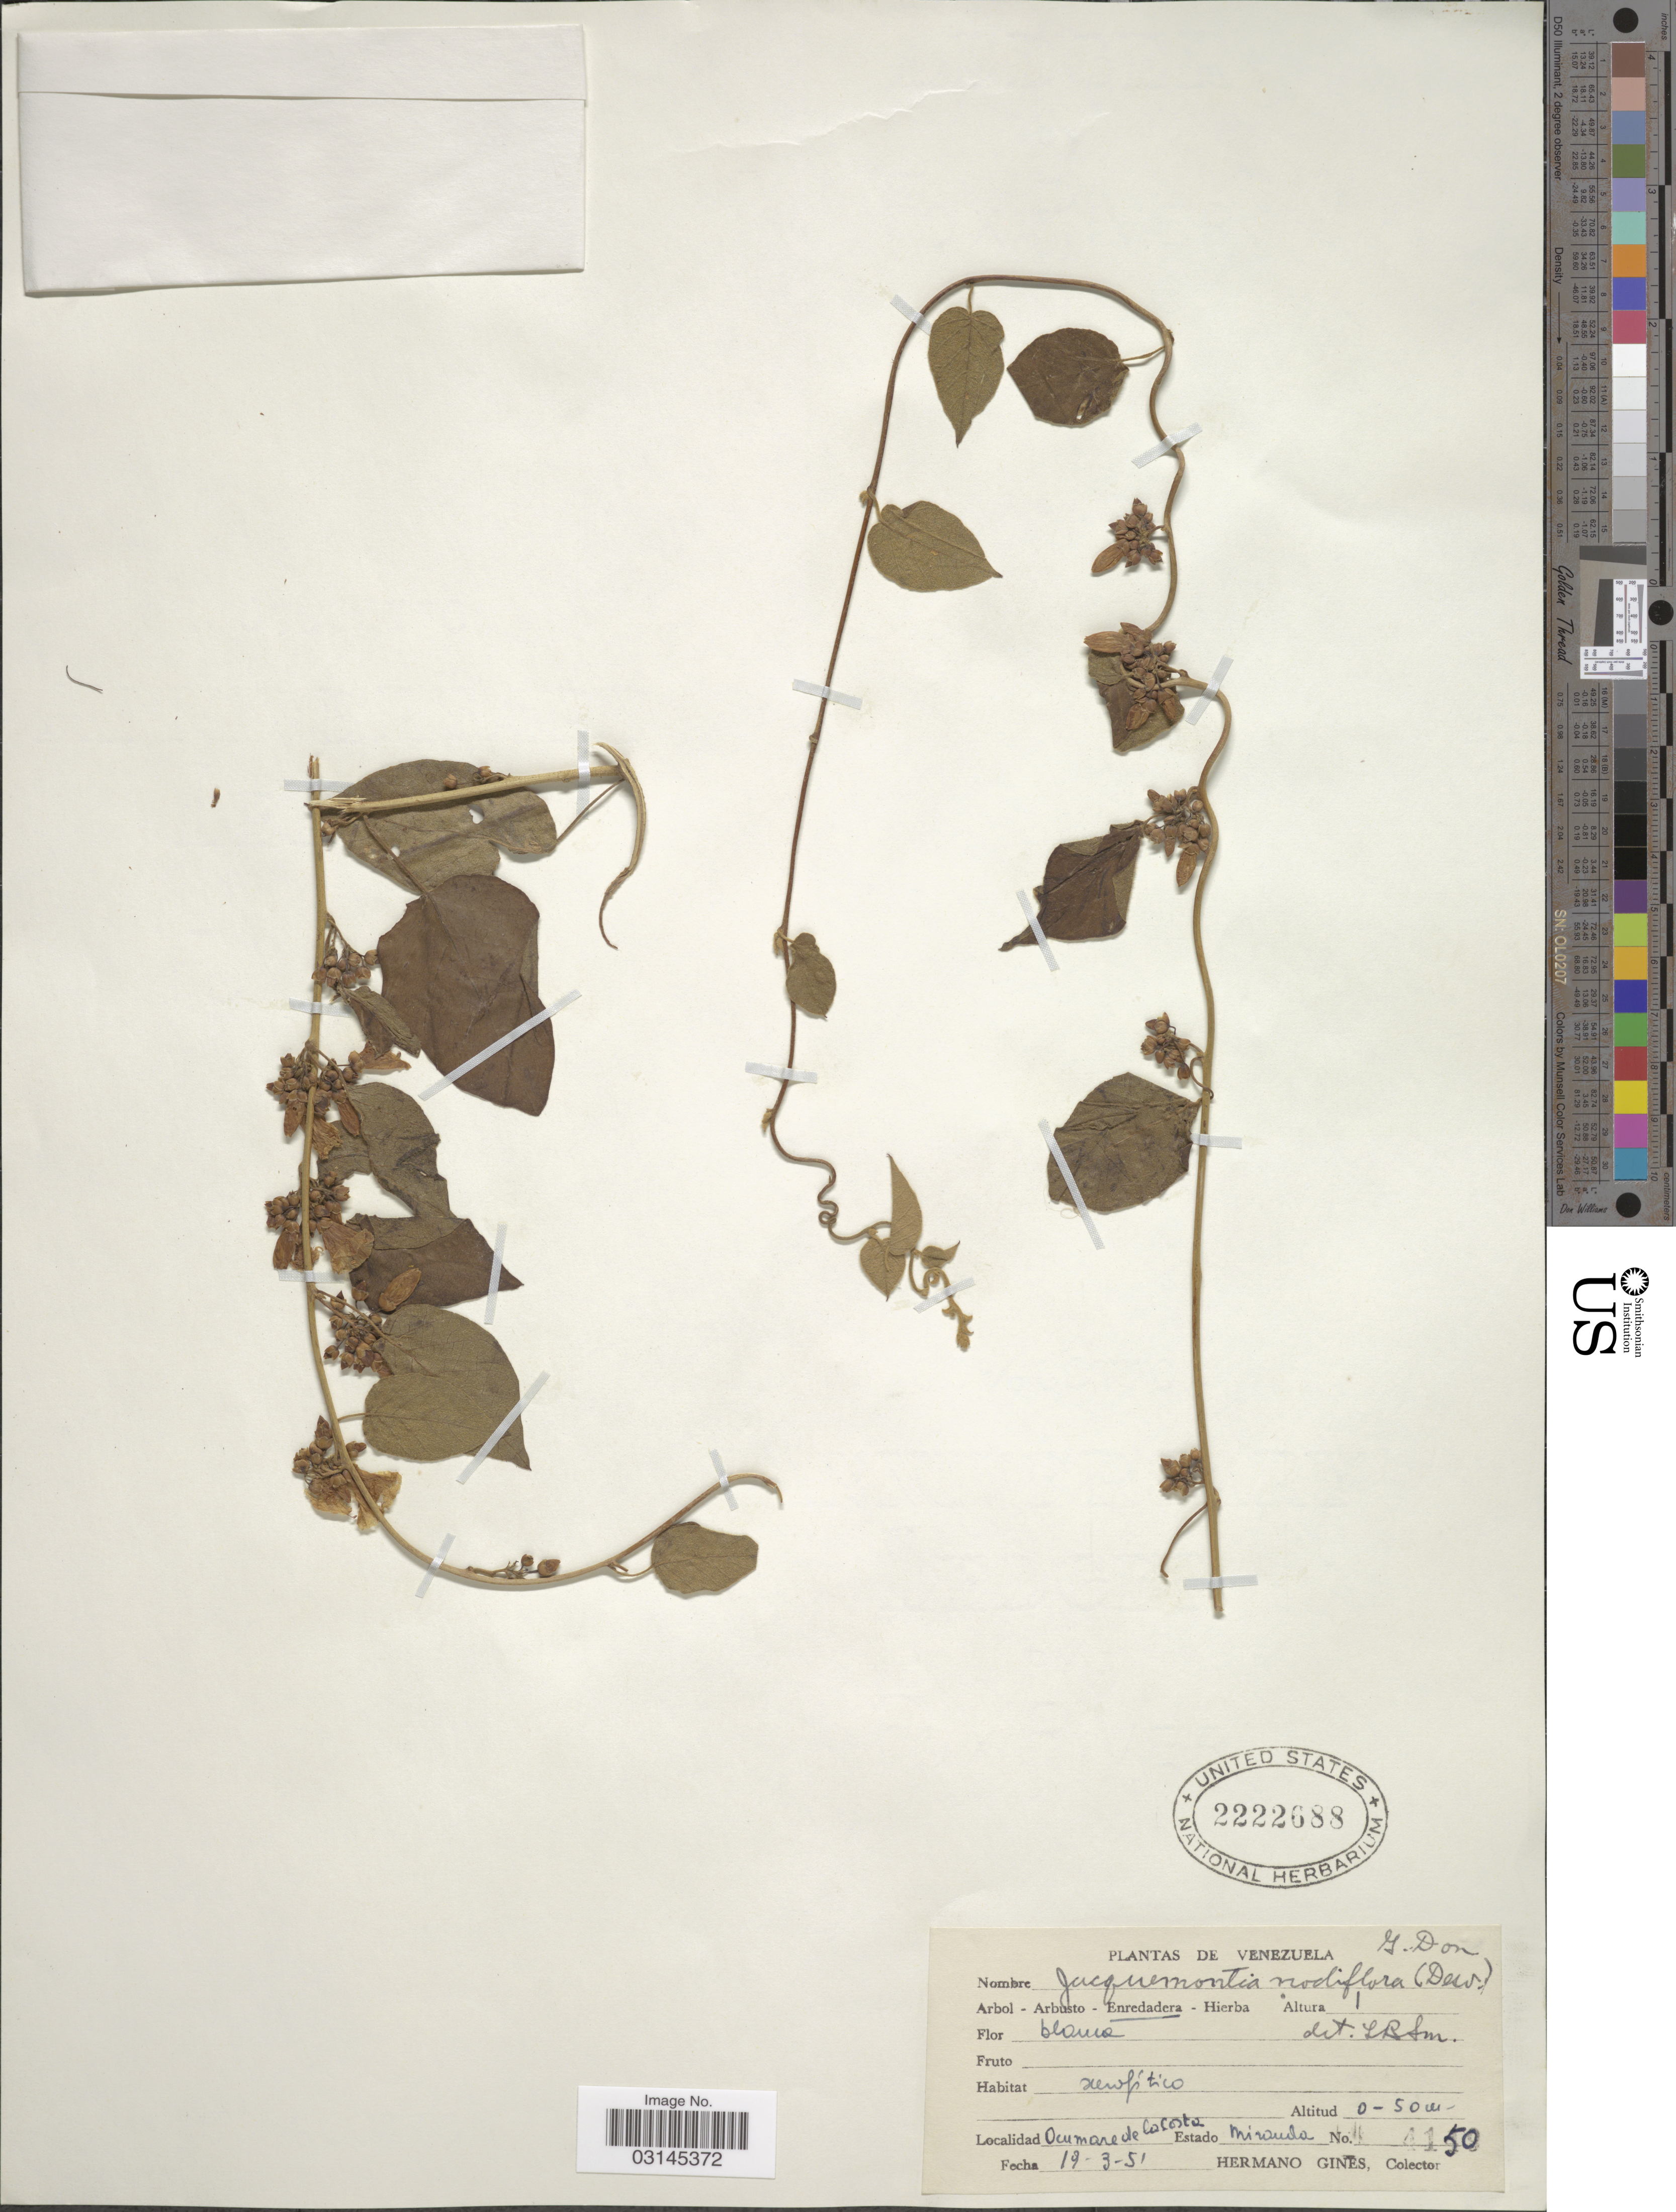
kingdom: Plantae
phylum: Tracheophyta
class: Magnoliopsida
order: Solanales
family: Convolvulaceae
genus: Convolvulus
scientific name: Convolvulus nodiflorus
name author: Desr.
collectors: Bro. Gines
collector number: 4150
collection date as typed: Transcribed d/m/y: 19/3/51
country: Venezuela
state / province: Miranda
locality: Ocumare de la Costa.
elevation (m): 0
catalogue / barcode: US 2222688